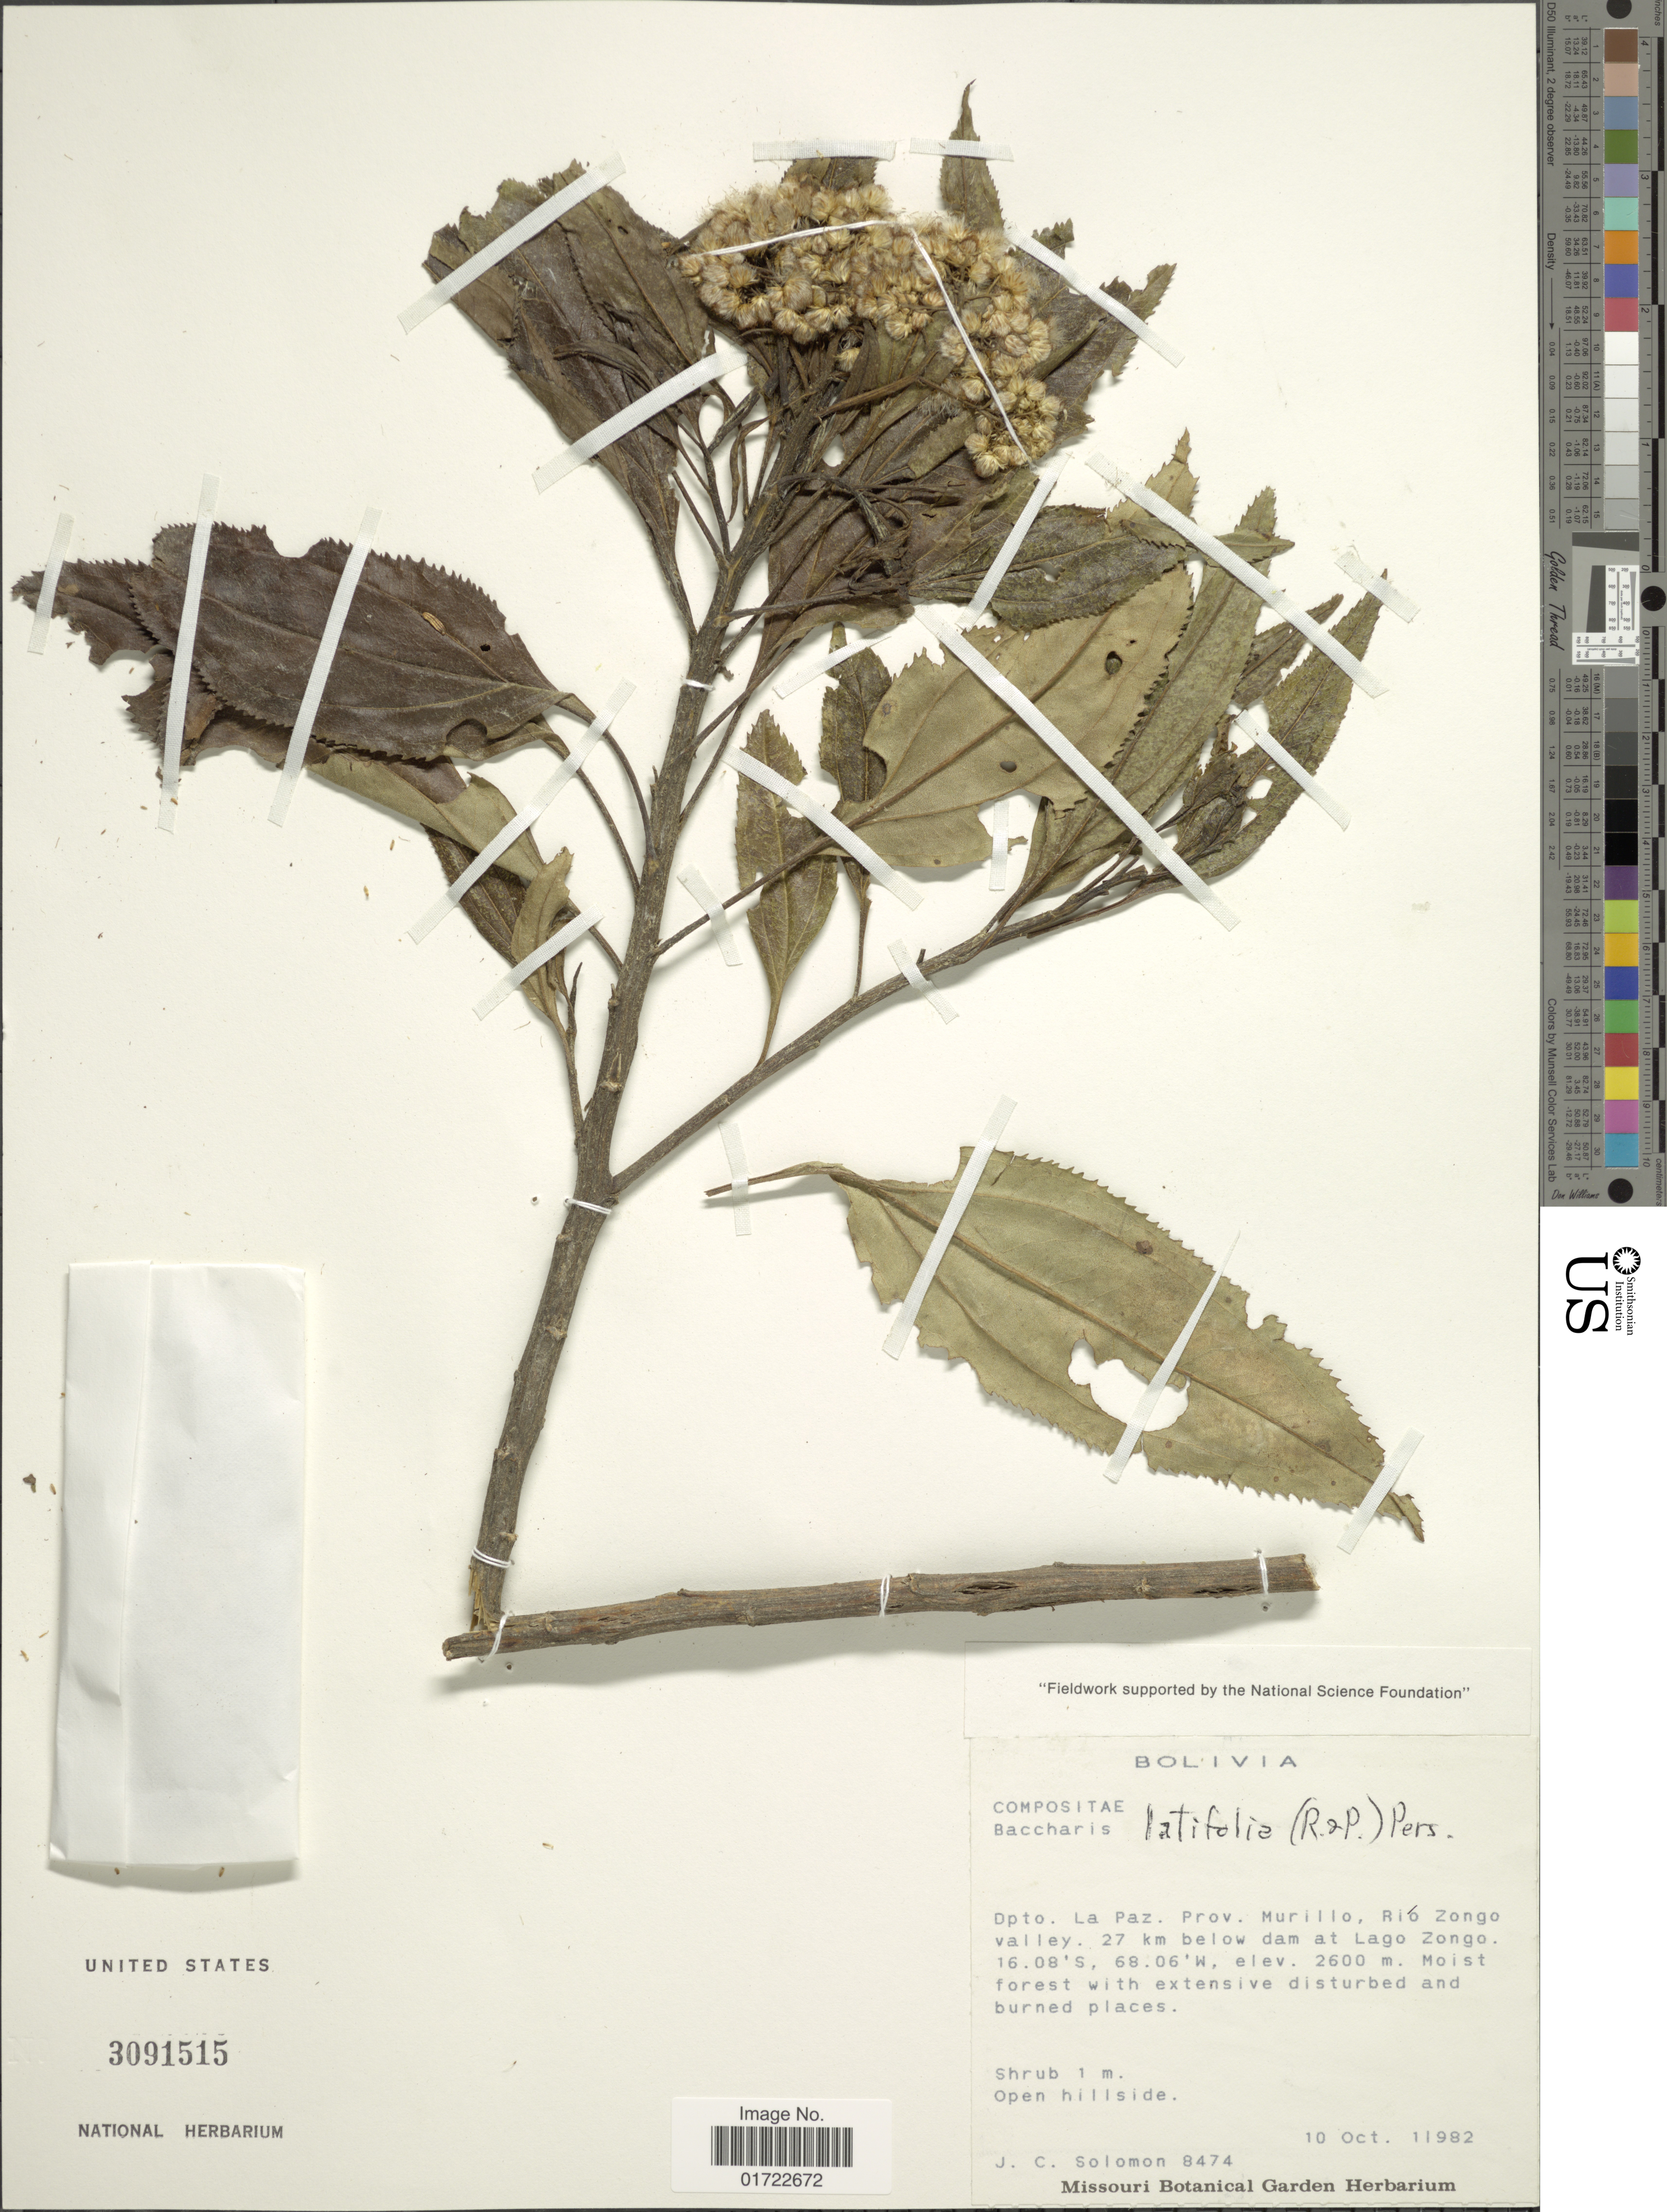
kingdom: Plantae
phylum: Tracheophyta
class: Magnoliopsida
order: Asterales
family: Asteraceae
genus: Baccharis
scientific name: Baccharis latifolia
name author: (Ruiz & Pav.) Pers.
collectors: J. C. Solomon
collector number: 8474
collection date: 1982-10-10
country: Bolivia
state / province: La Paz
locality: Dpto. La Paz, Prov. Murillo, Río Zongo valley, 27 km below dam at Lago Zongo.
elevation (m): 2600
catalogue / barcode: US 3091515